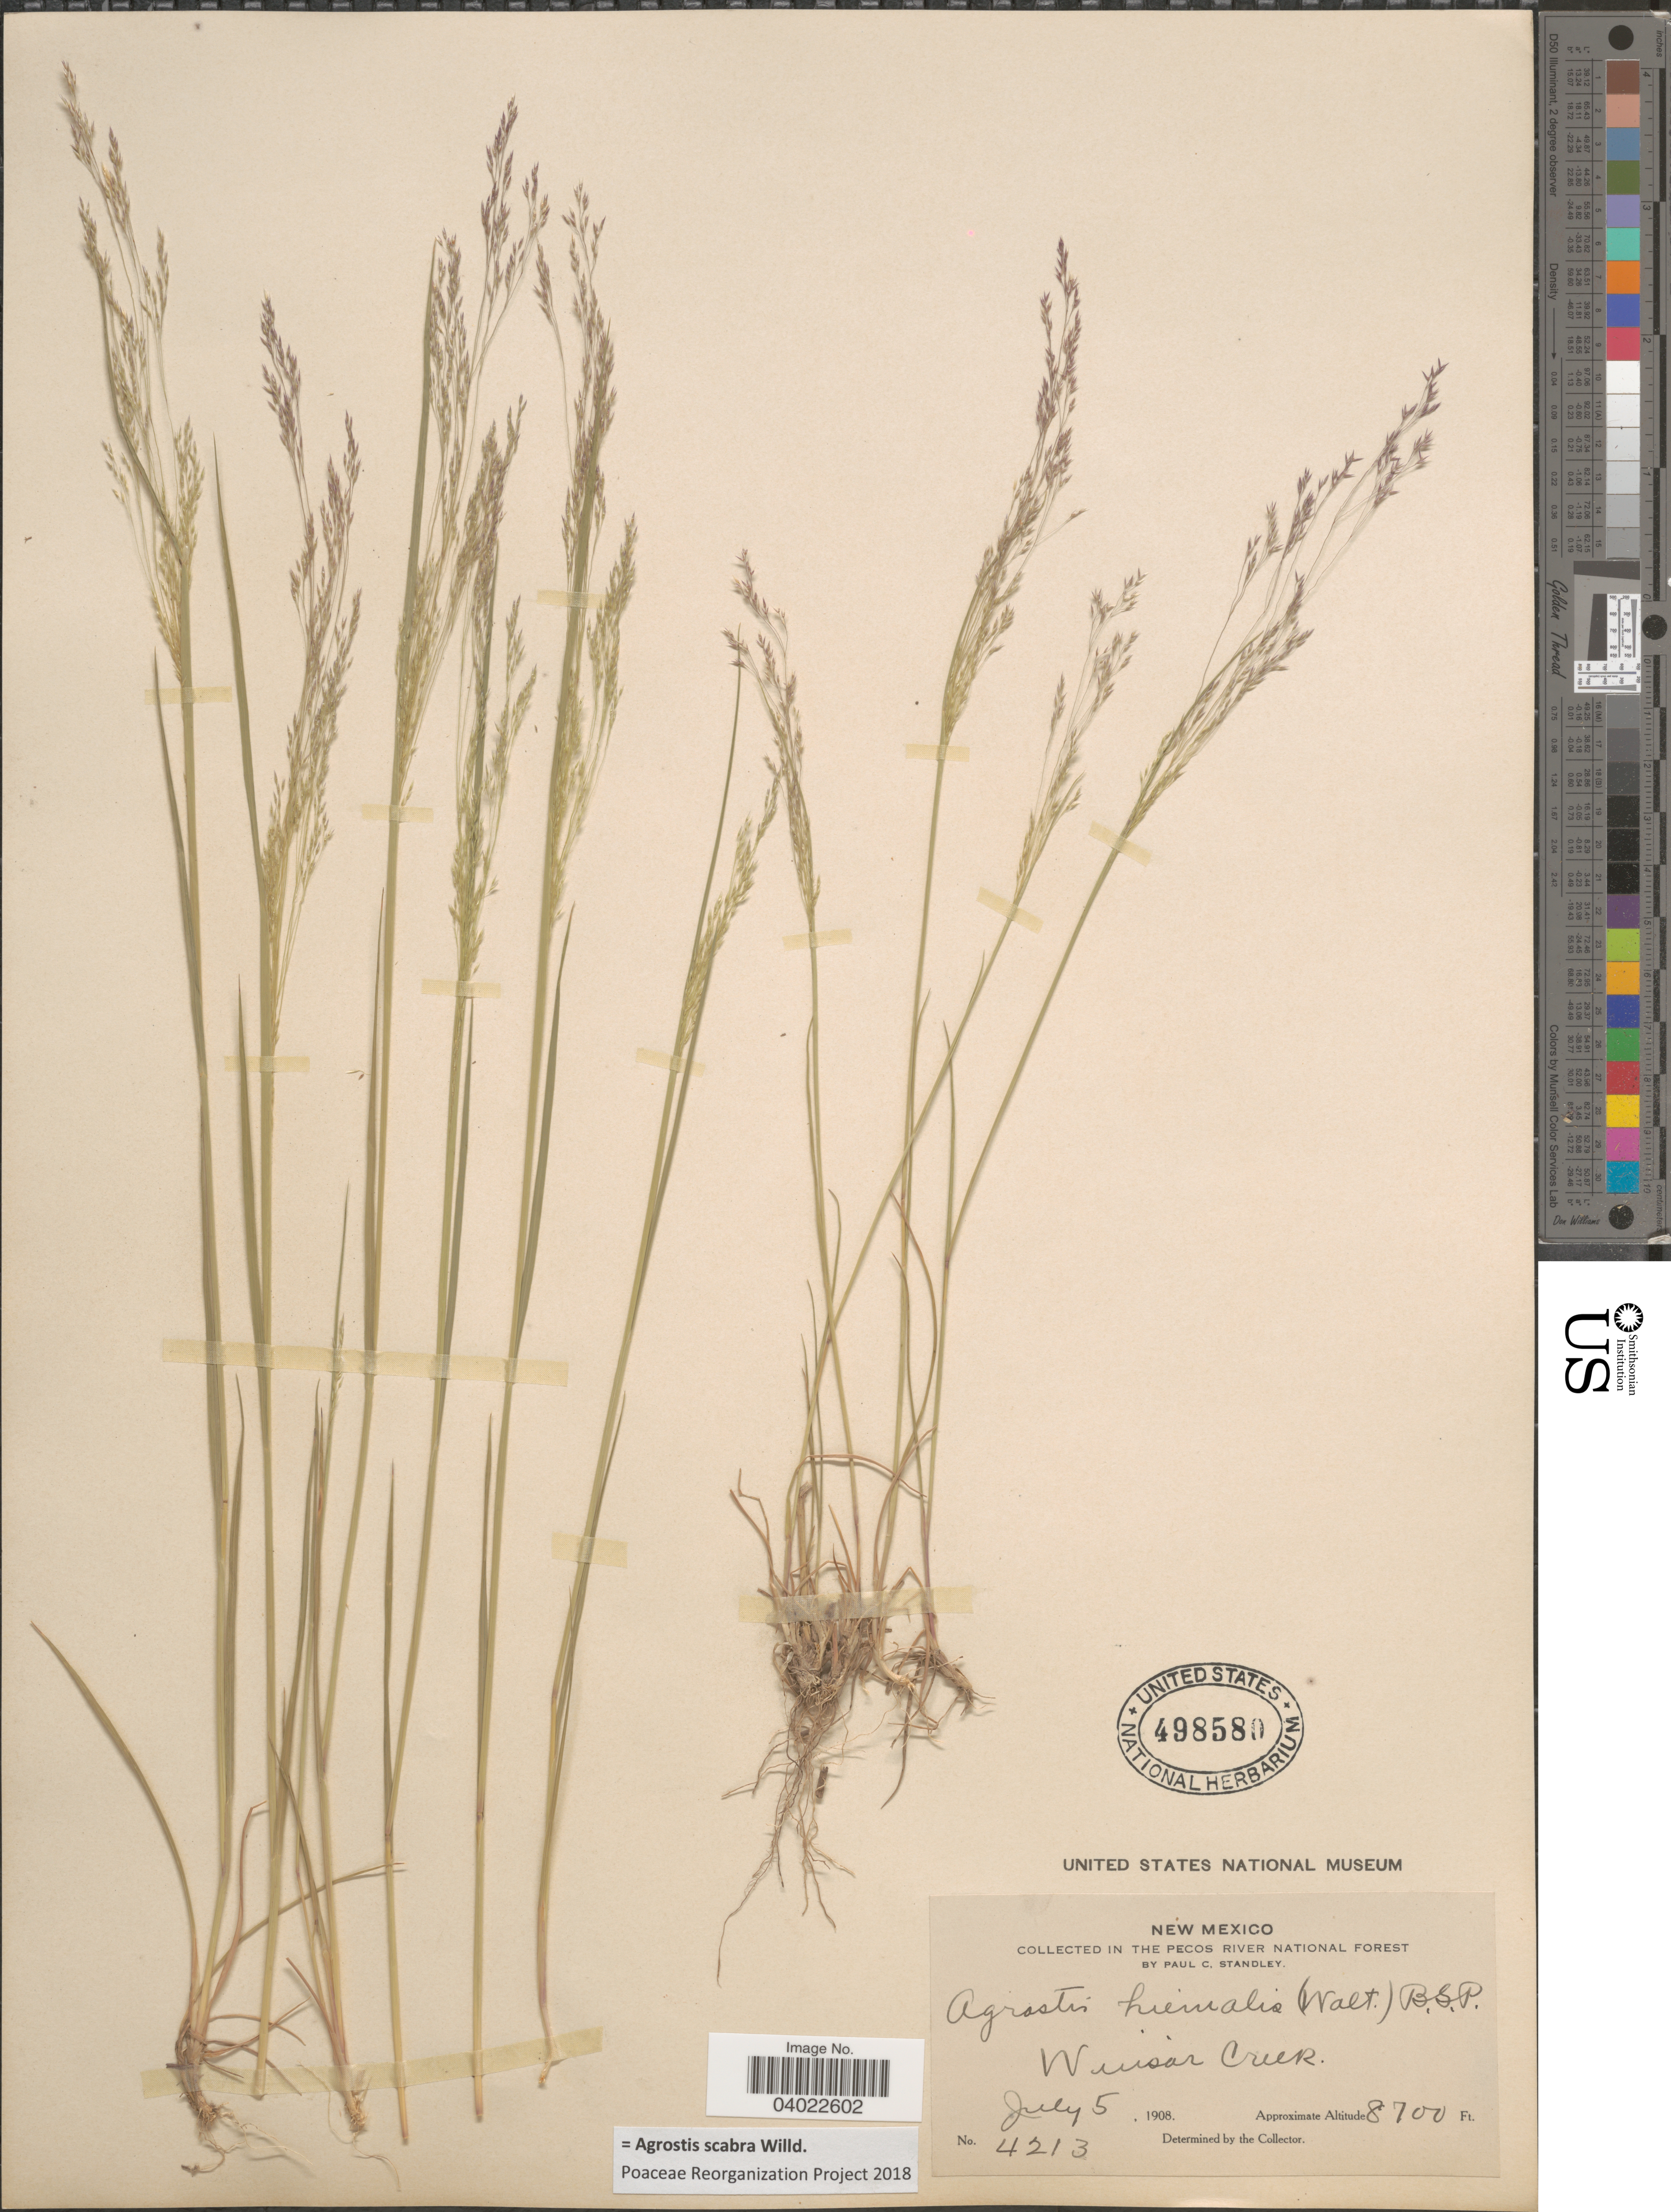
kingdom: Plantae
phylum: Tracheophyta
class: Liliopsida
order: Poales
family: Poaceae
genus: Agrostis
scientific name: Agrostis scabra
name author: Willd.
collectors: P. C. Standley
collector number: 4213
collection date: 1908-07-05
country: United States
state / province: New Mexico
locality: In the Pecos River National Forest. Winsor Creek.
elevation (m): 2652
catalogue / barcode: US 498580